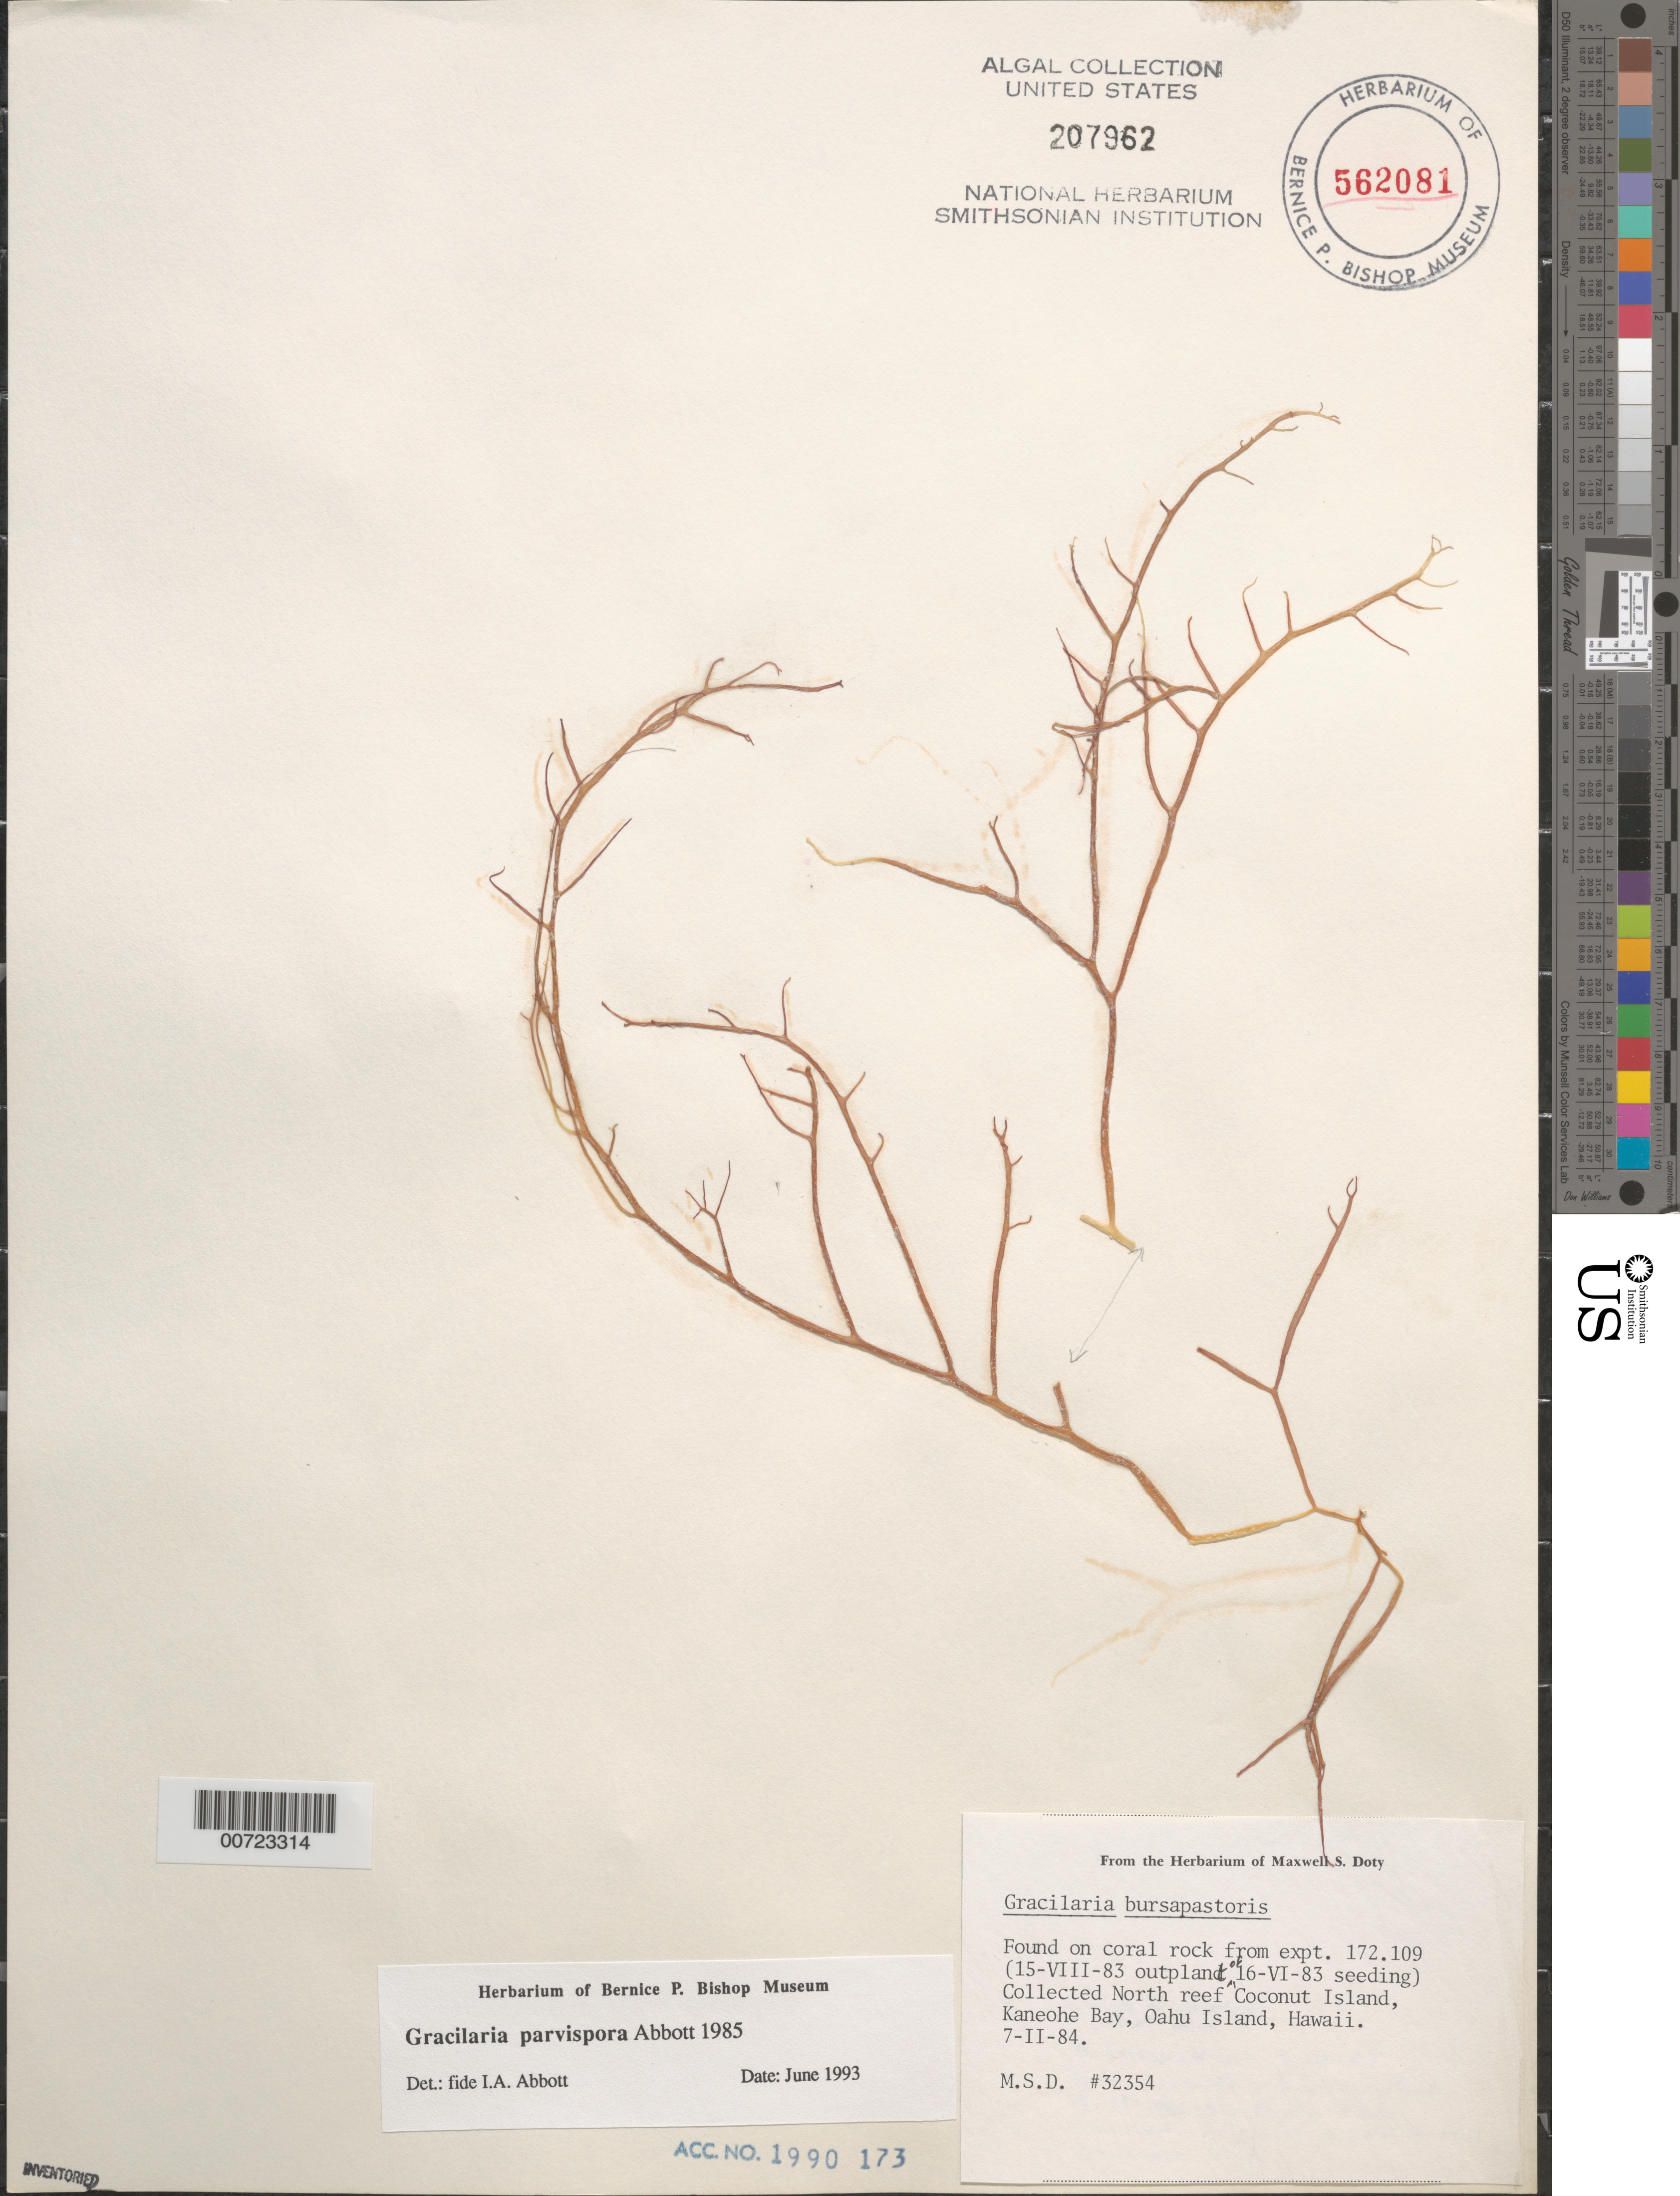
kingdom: Plantae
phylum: Rhodophyta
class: Florideophyceae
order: Gracilariales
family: Gracilariaceae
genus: Gracilaria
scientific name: Gracilaria parvispora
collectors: M. S.Doty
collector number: MSD 32354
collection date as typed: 07 Feb 1984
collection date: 1984-02-07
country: United States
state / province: Hawaii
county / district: Honolulu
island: Oahu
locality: Coconut Island North Reef, Kaneohe Bay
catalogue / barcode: US 207962